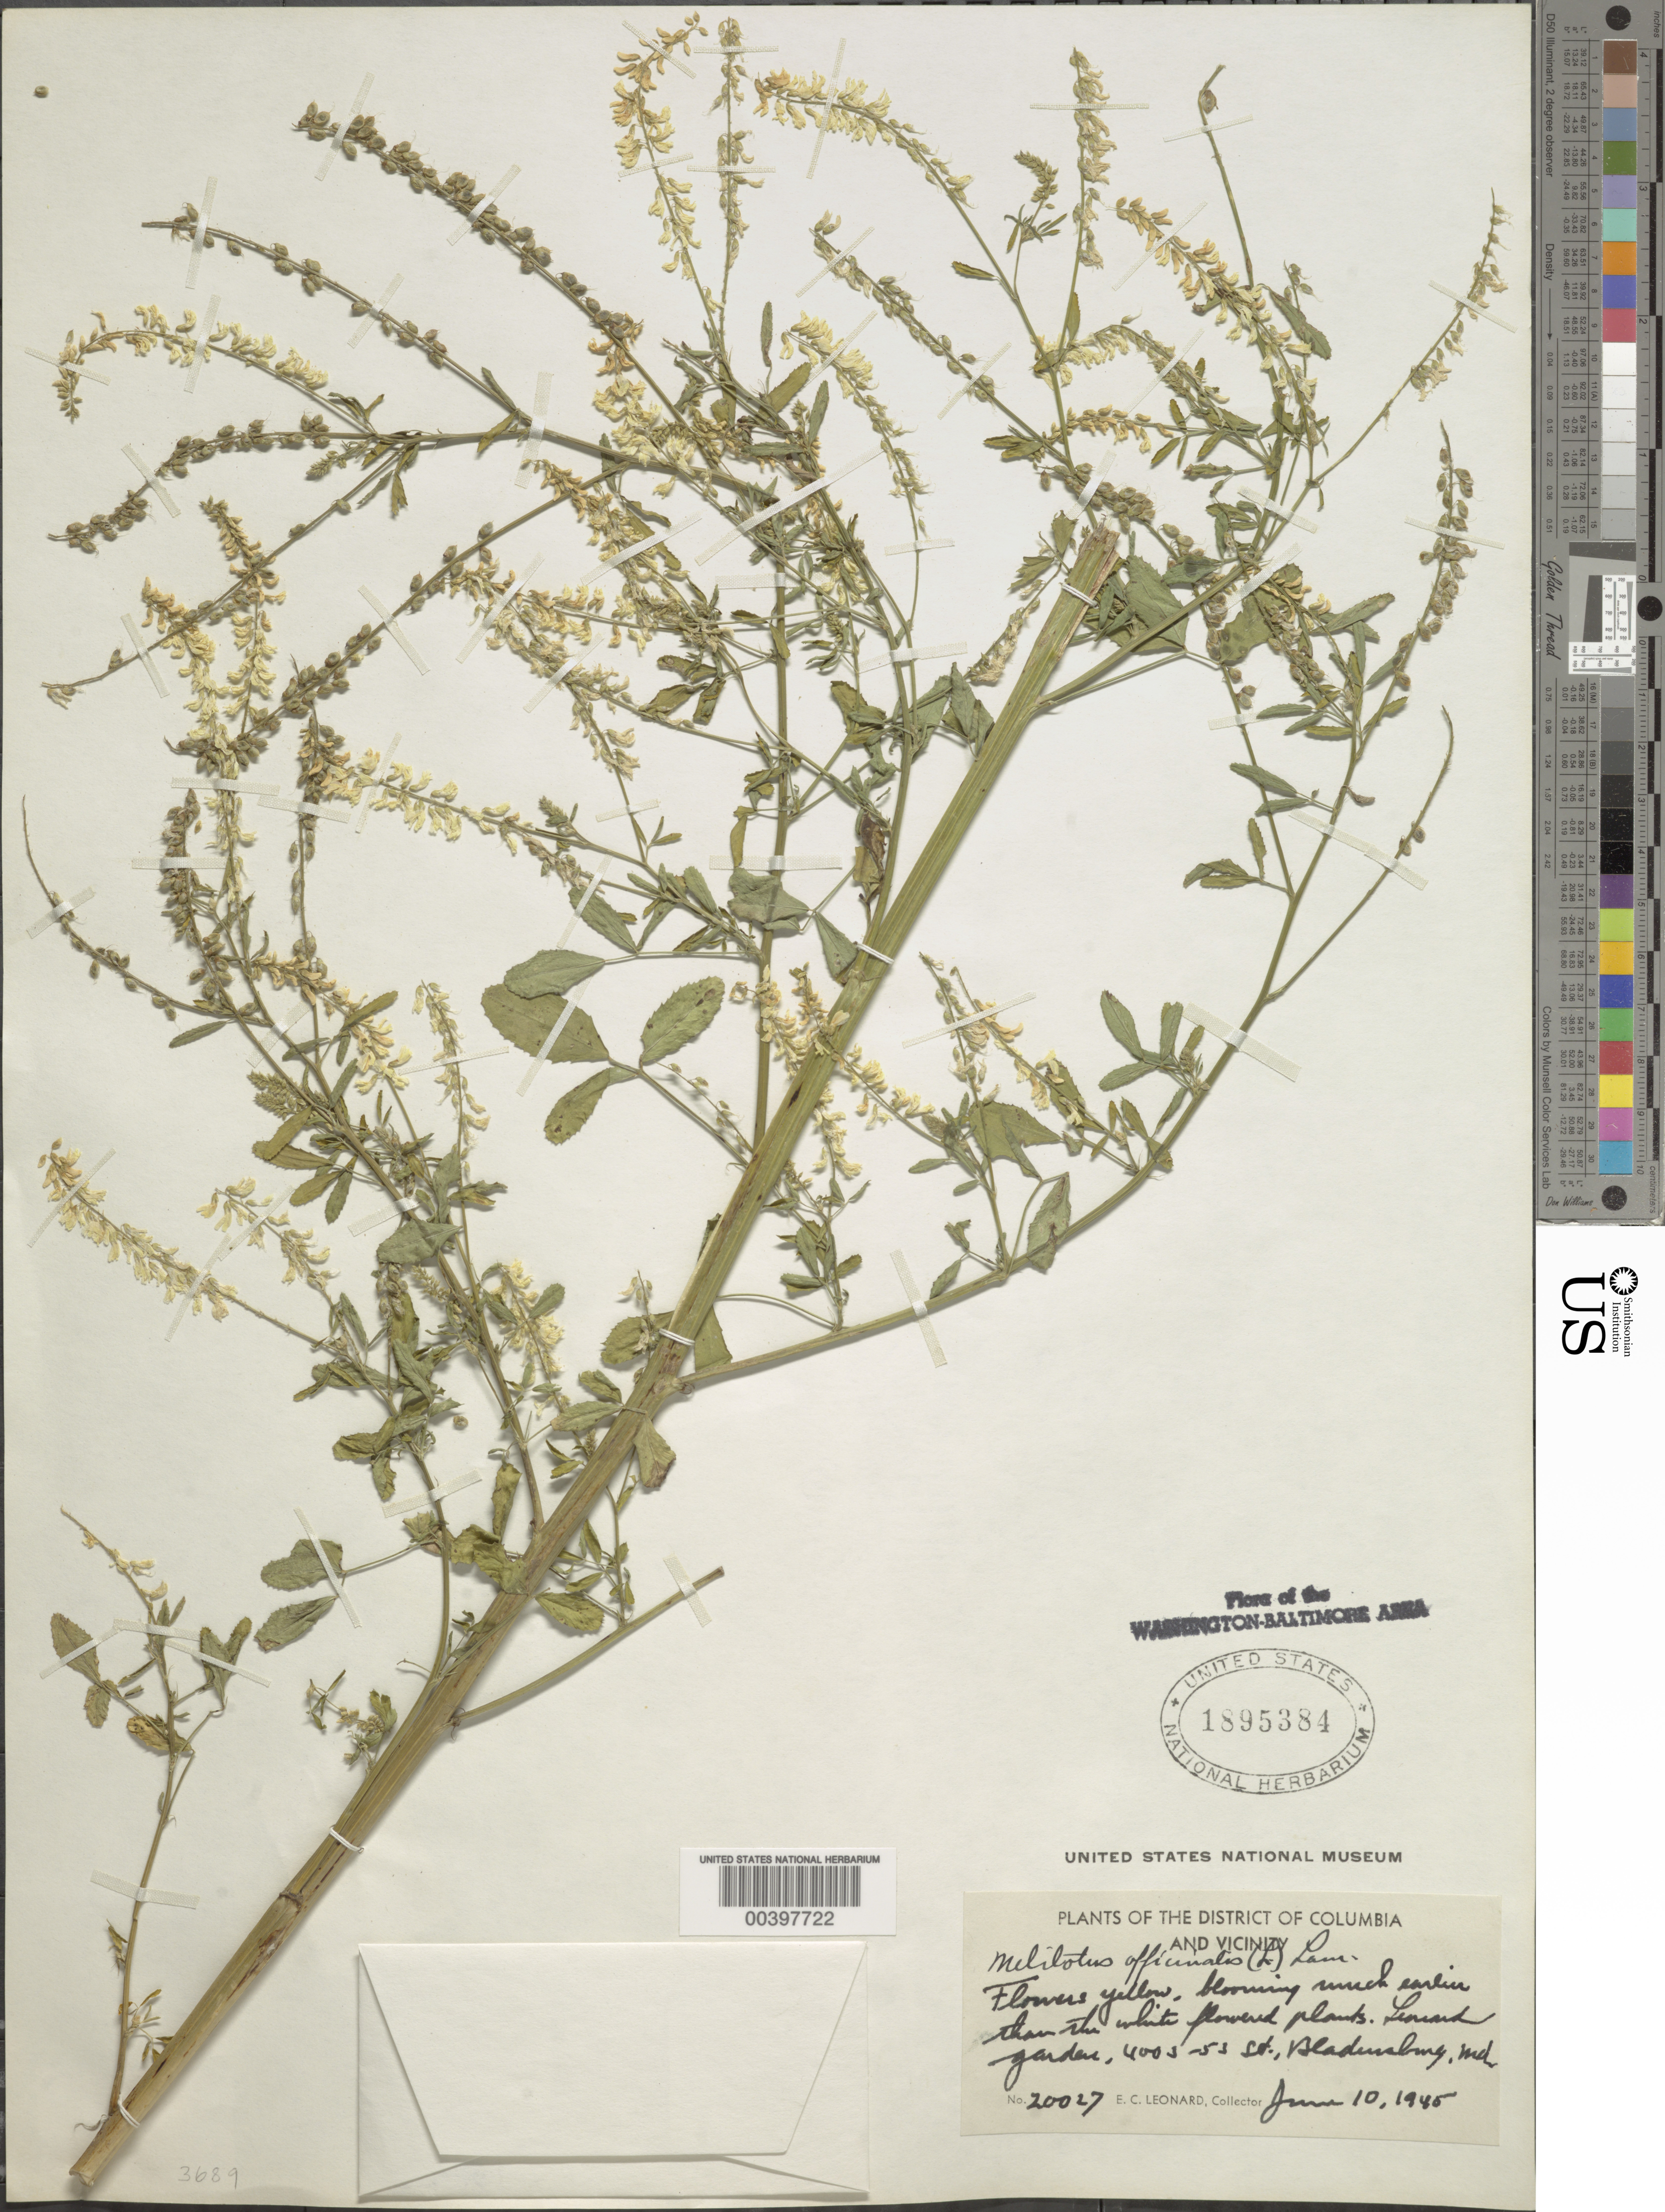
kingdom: Plantae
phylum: Tracheophyta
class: Magnoliopsida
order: Fabales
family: Fabaceae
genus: Melilotus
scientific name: Melilotus officinalis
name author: (L.) Lam.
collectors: E. C. Leonard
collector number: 20027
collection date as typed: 10 Jun 1945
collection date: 1945-06-10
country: United States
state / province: Maryland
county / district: Prince George's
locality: Bladensburg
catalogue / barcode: US 1895384